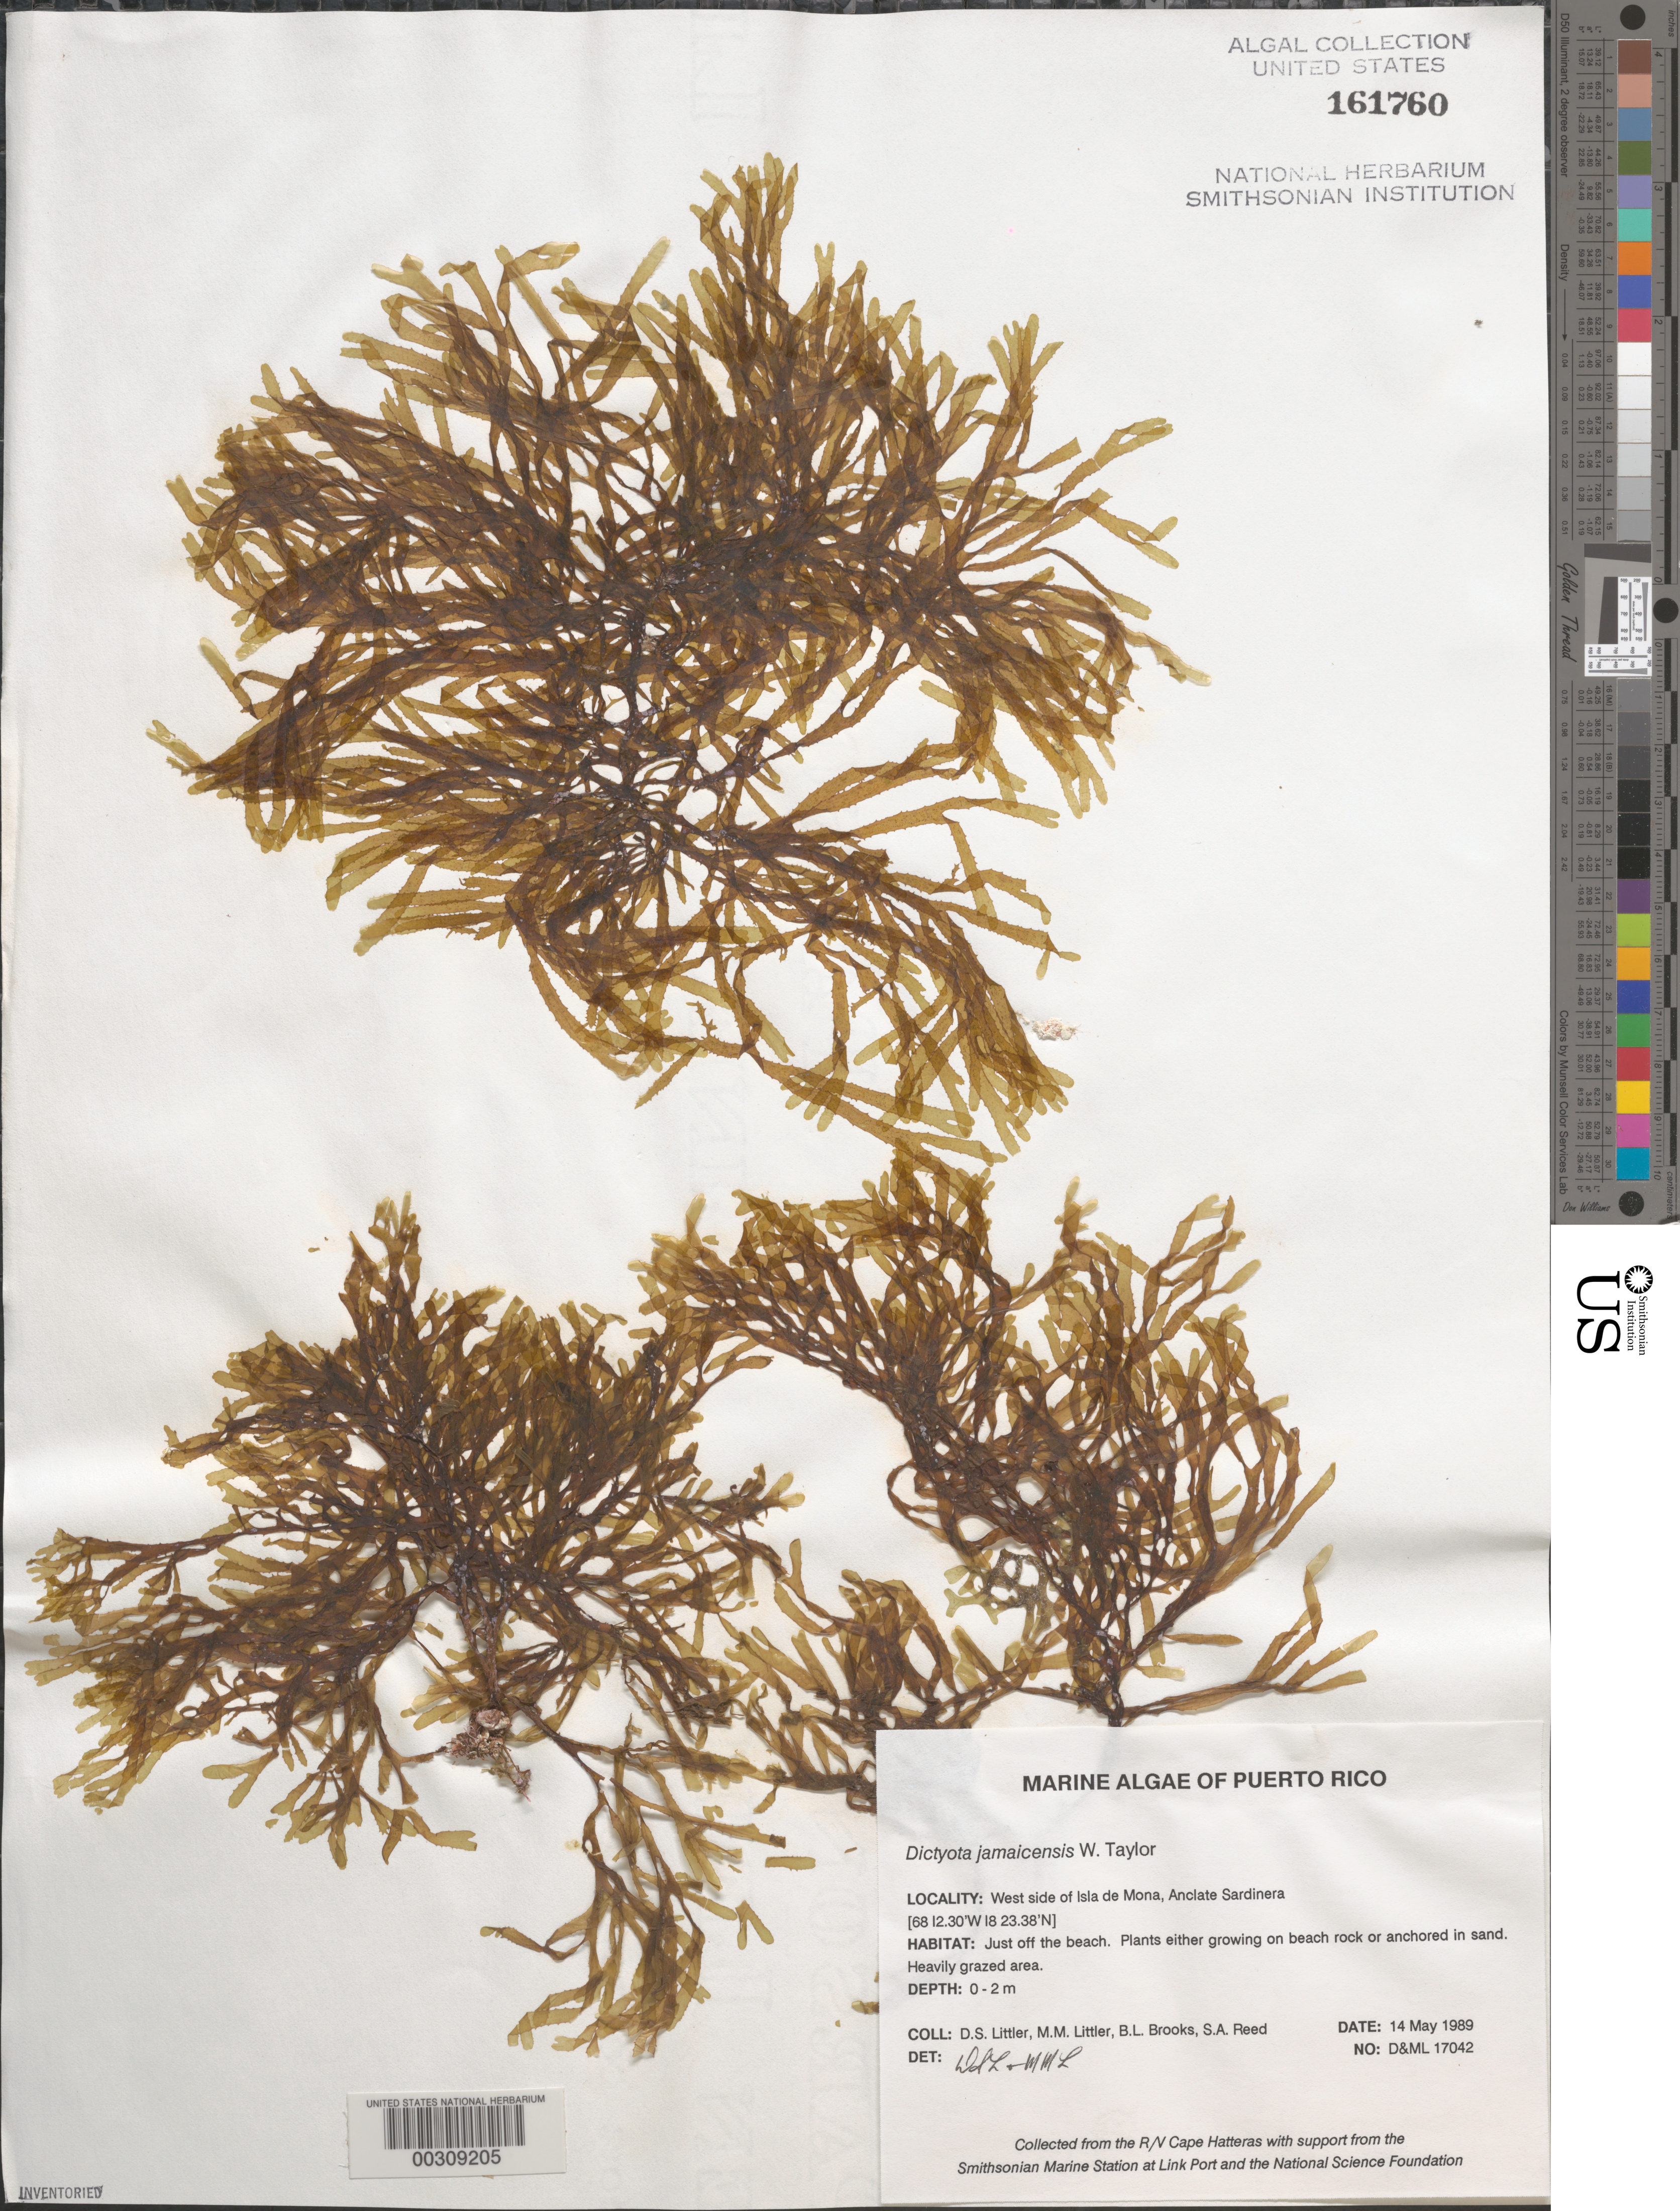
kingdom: Chromista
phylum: Ochrophyta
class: Phaeophyceae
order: Dictyotales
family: Dictyotaceae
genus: Dictyota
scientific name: Dictyota jamaicensis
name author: W.R. Taylor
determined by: Littler, D. S.; Littler, M. M.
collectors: D. S. Littler, M. M. Littler, B. Brooks & S. Reed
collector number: D&ML 17042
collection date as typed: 14 May 1989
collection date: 1989-05-14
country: Puerto Rico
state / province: Mayaguez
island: Isla de Mona (Isla Mona)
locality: Anclate Sardinera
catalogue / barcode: US 161760